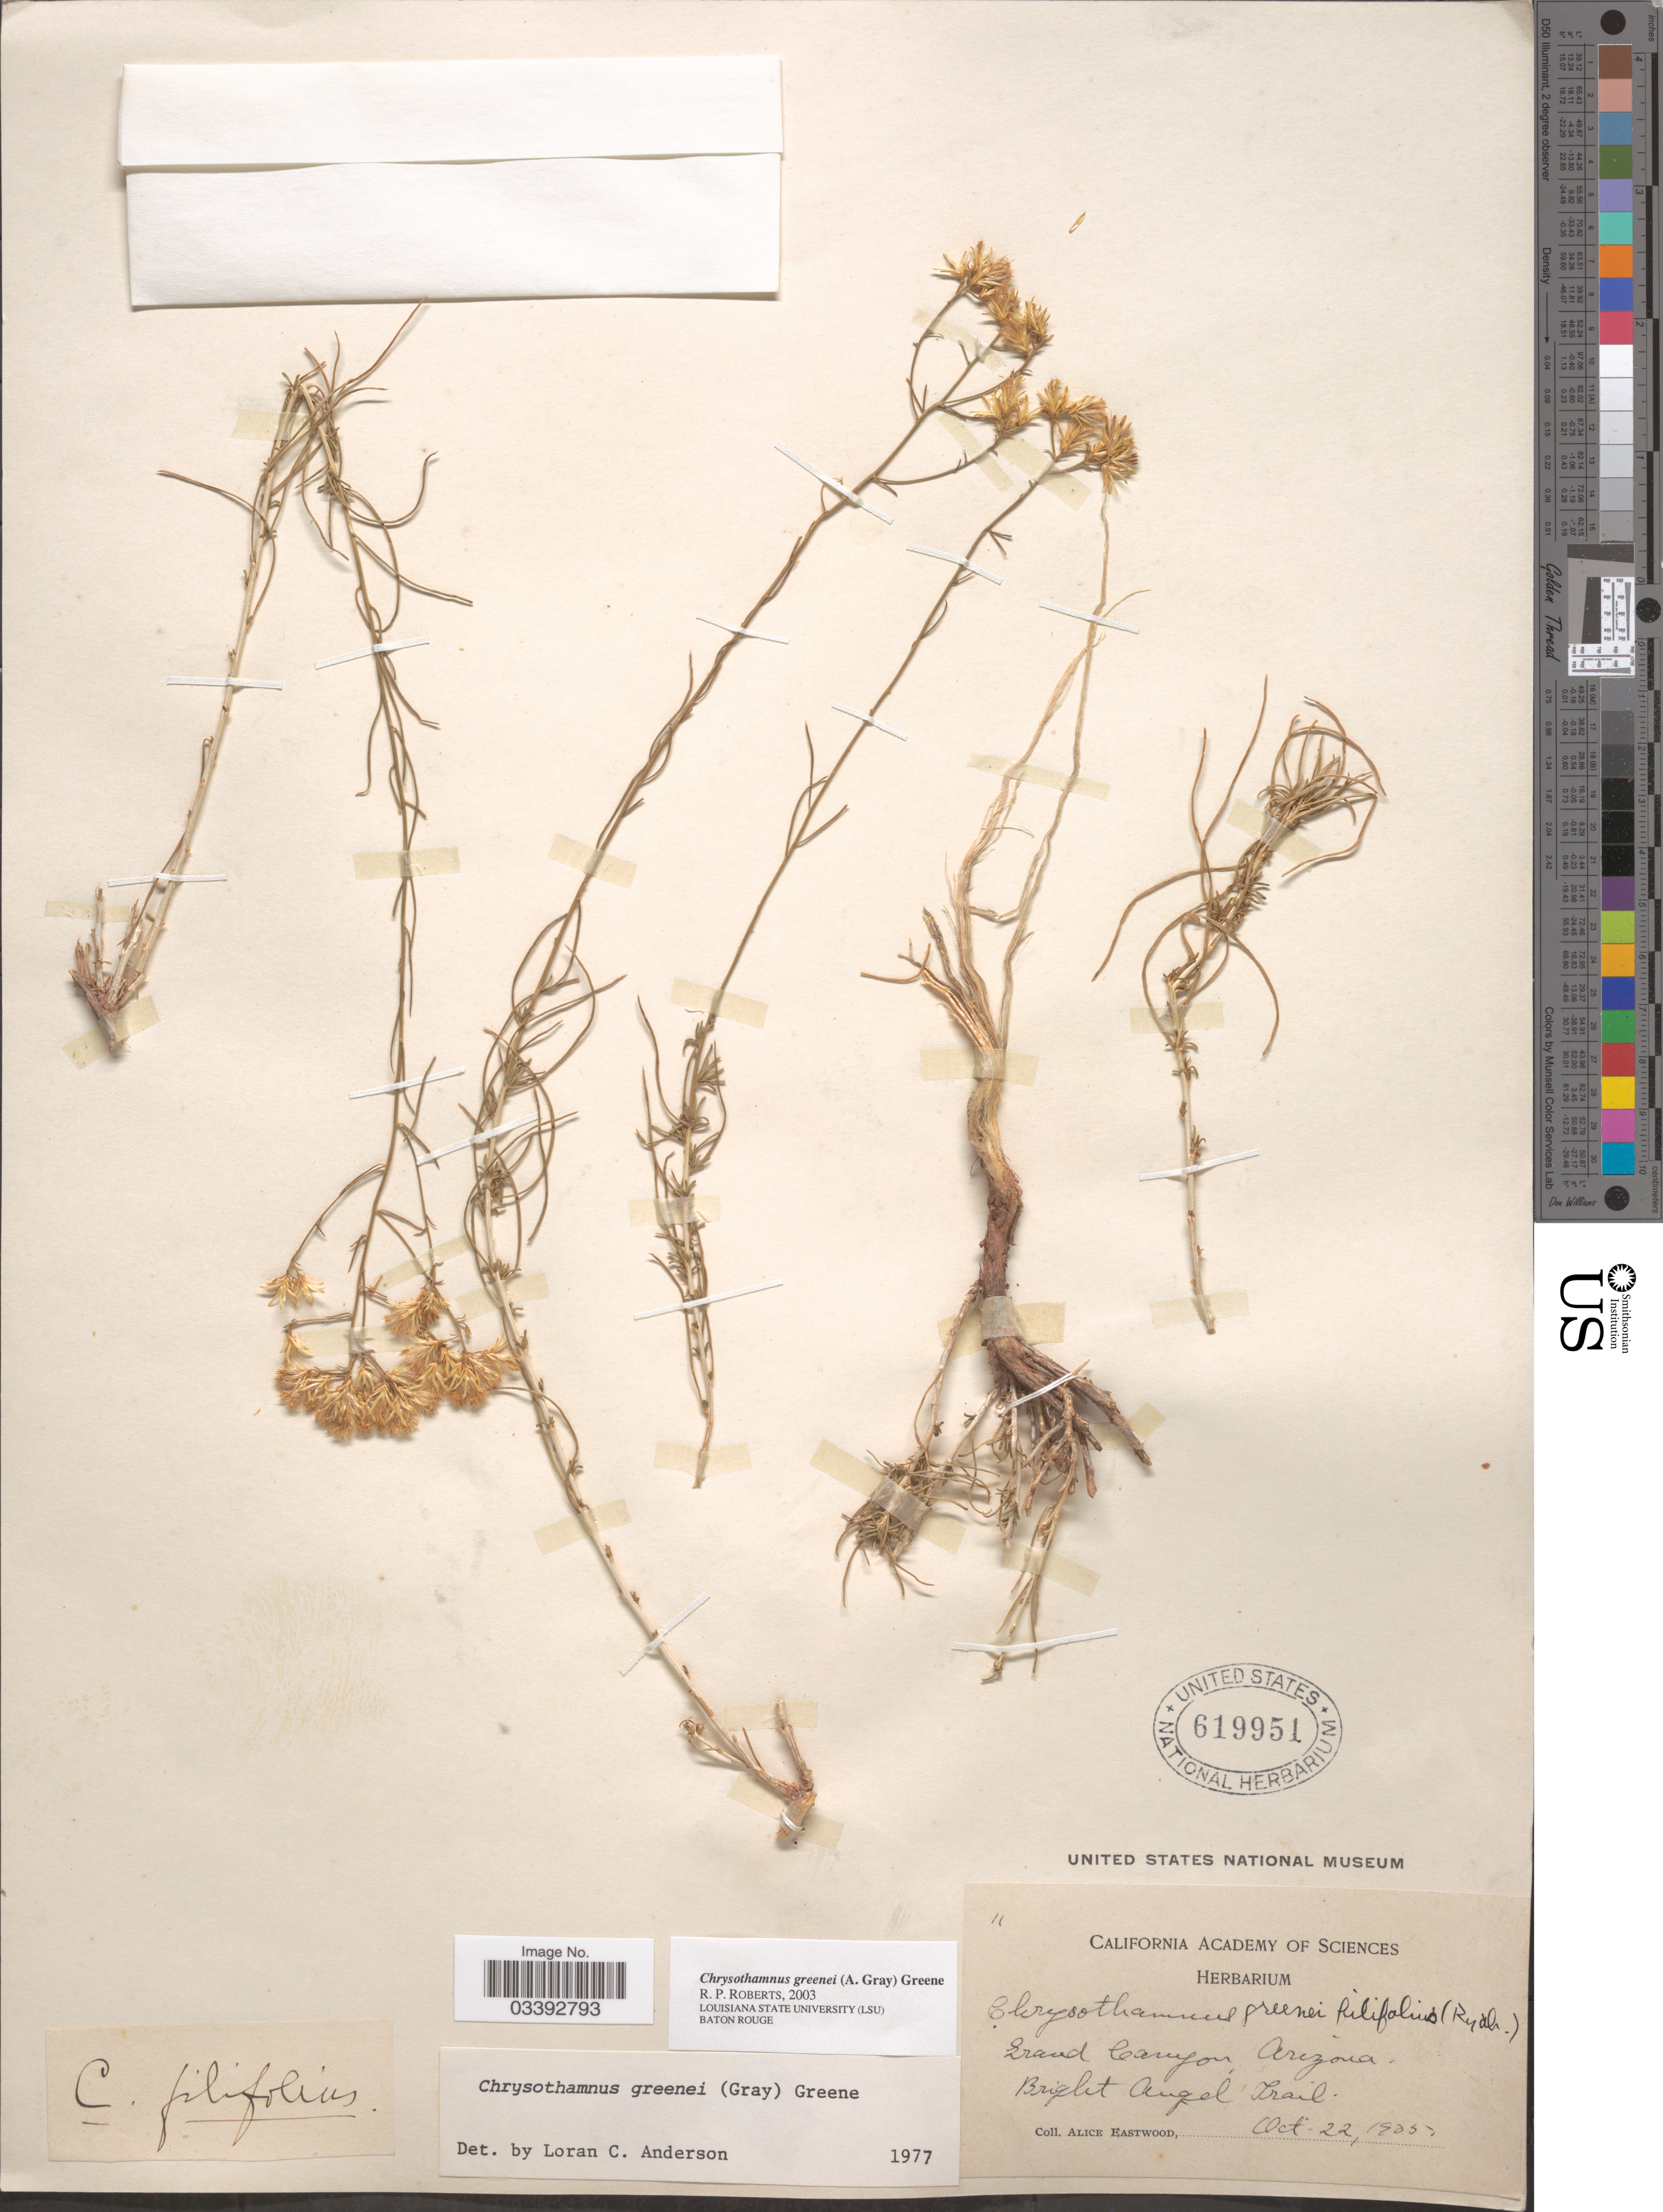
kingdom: Plantae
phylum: Tracheophyta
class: Magnoliopsida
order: Asterales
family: Asteraceae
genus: Chrysothamnus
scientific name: Chrysothamnus greenei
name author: (A. Gray) Greene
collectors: A. Eastwood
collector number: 11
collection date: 1905-10-22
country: United States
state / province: Arizona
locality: Grand Canyon, Bright Angel Trail.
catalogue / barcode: US 619951